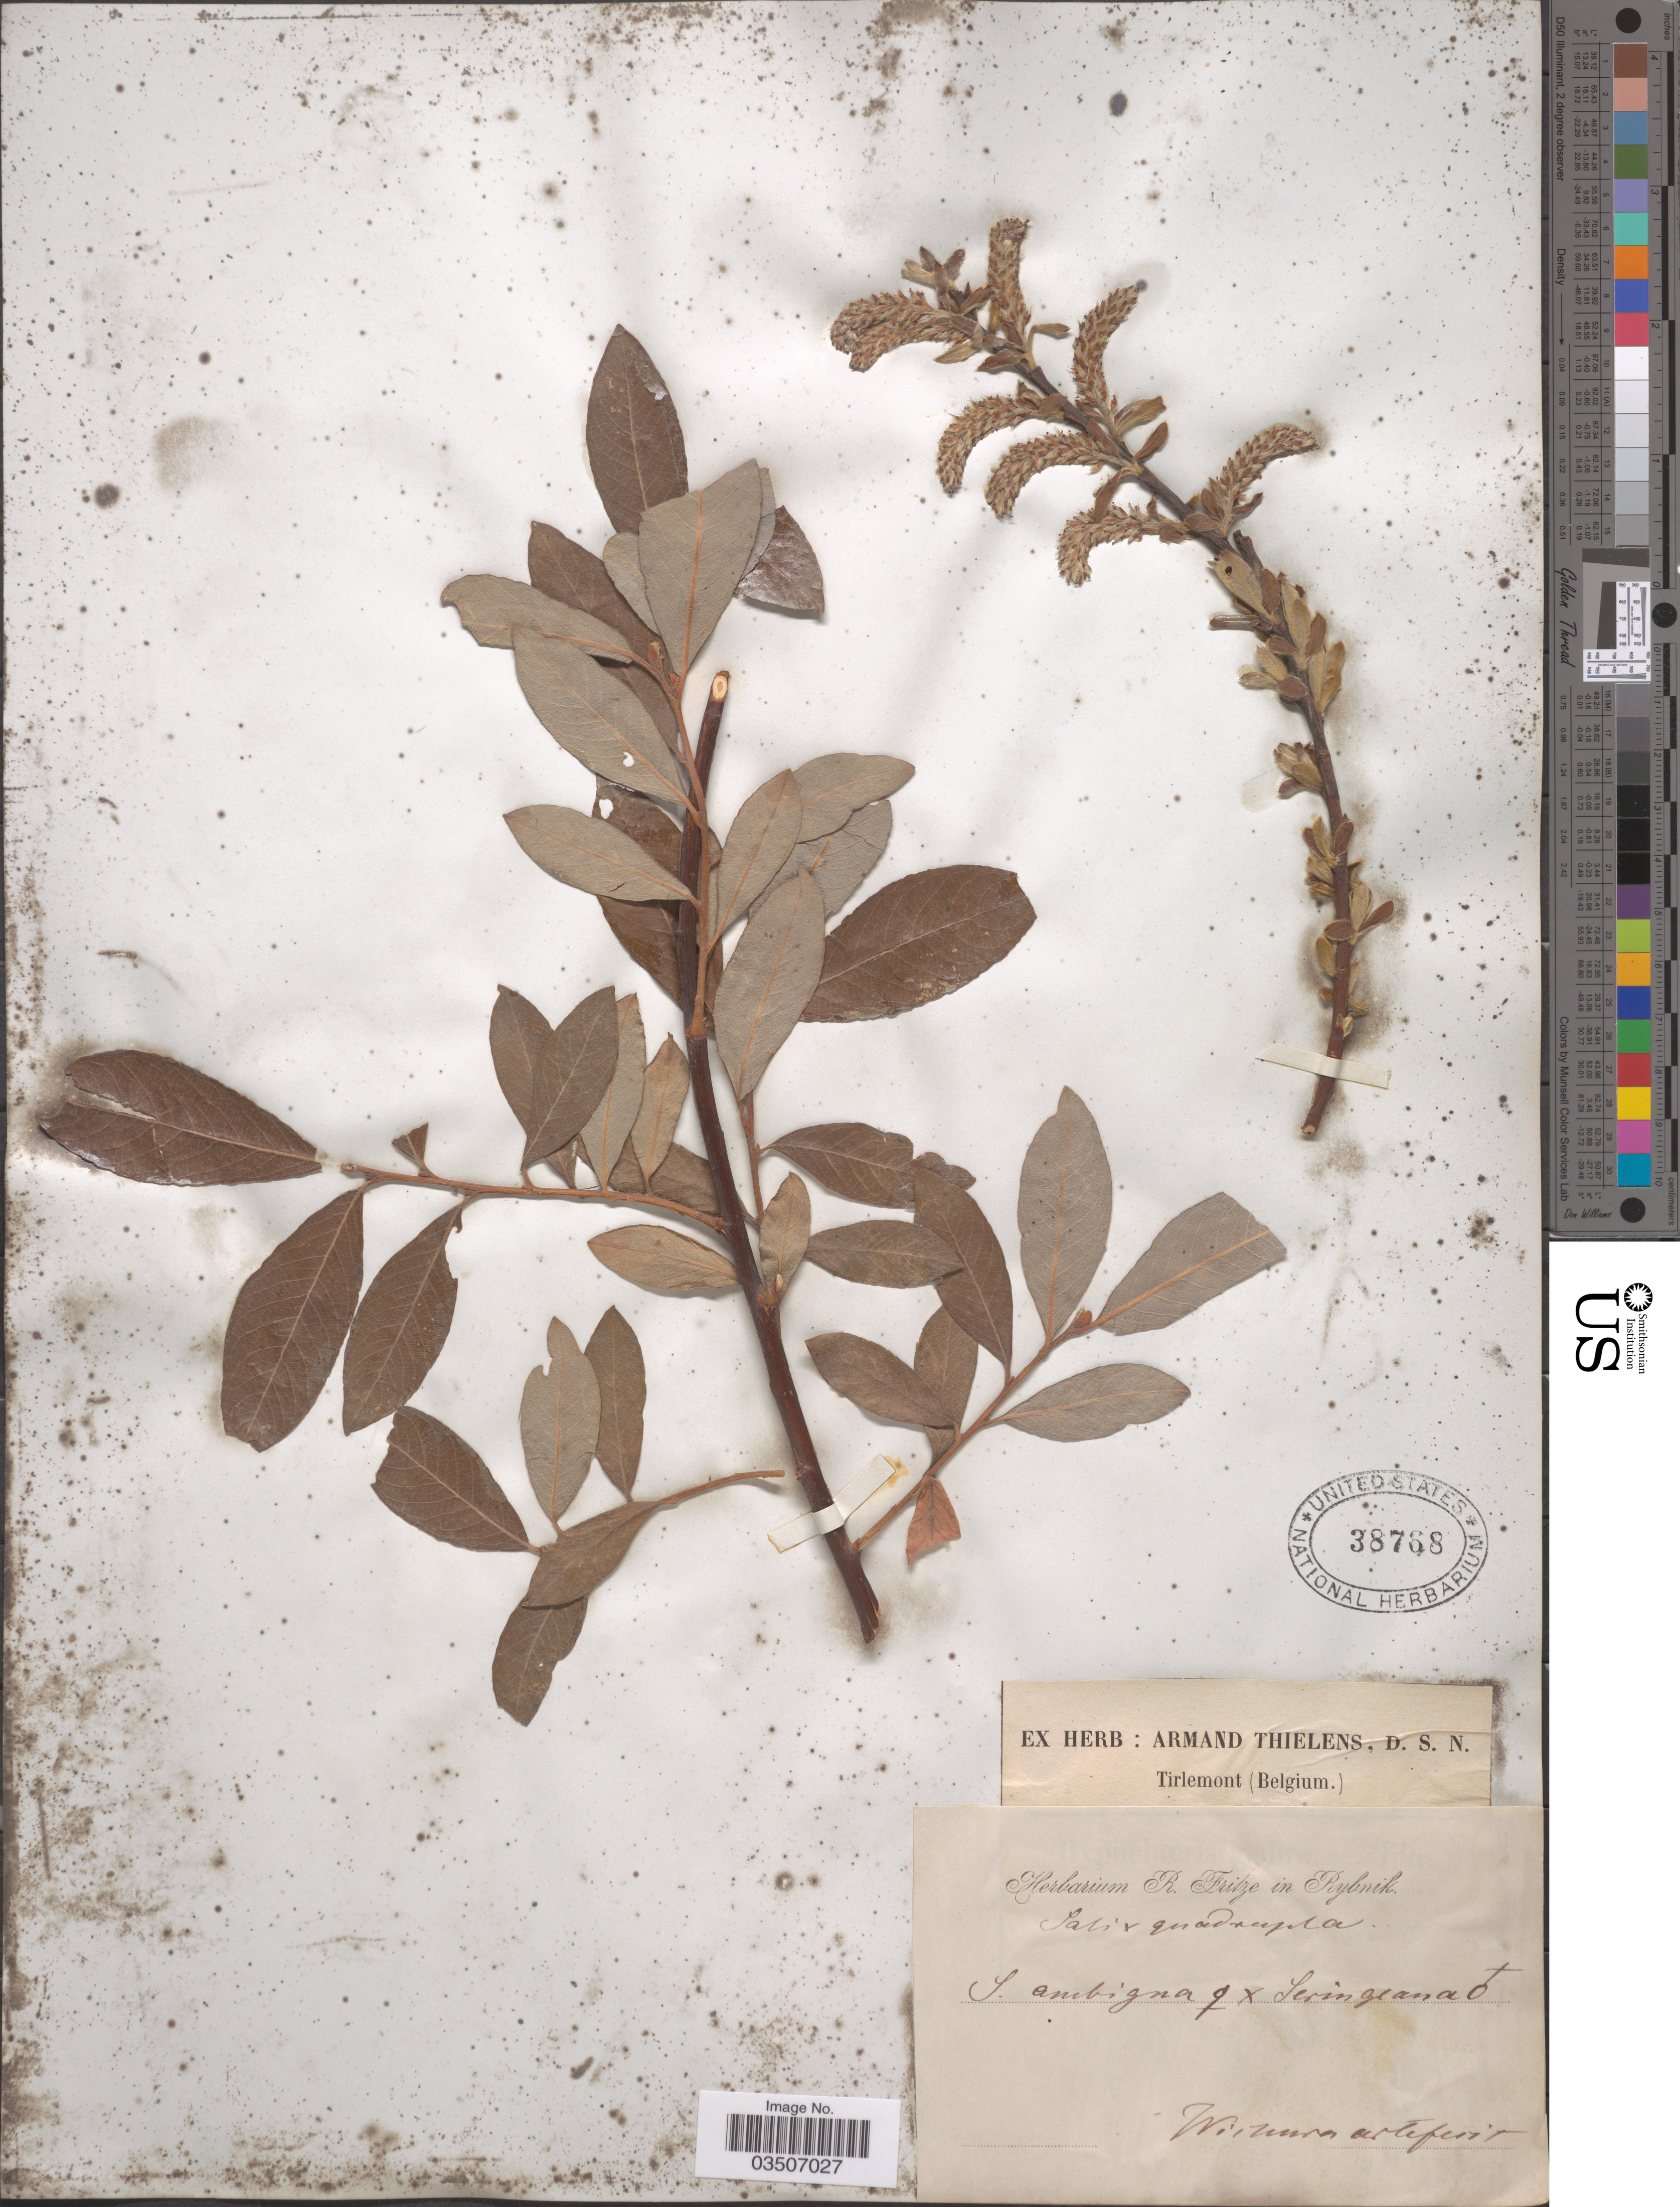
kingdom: Plantae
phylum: Tracheophyta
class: Magnoliopsida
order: Malpighiales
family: Salicaceae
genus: Salix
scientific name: Salix ambigua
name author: Salisb.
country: Belgium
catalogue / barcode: US 38768